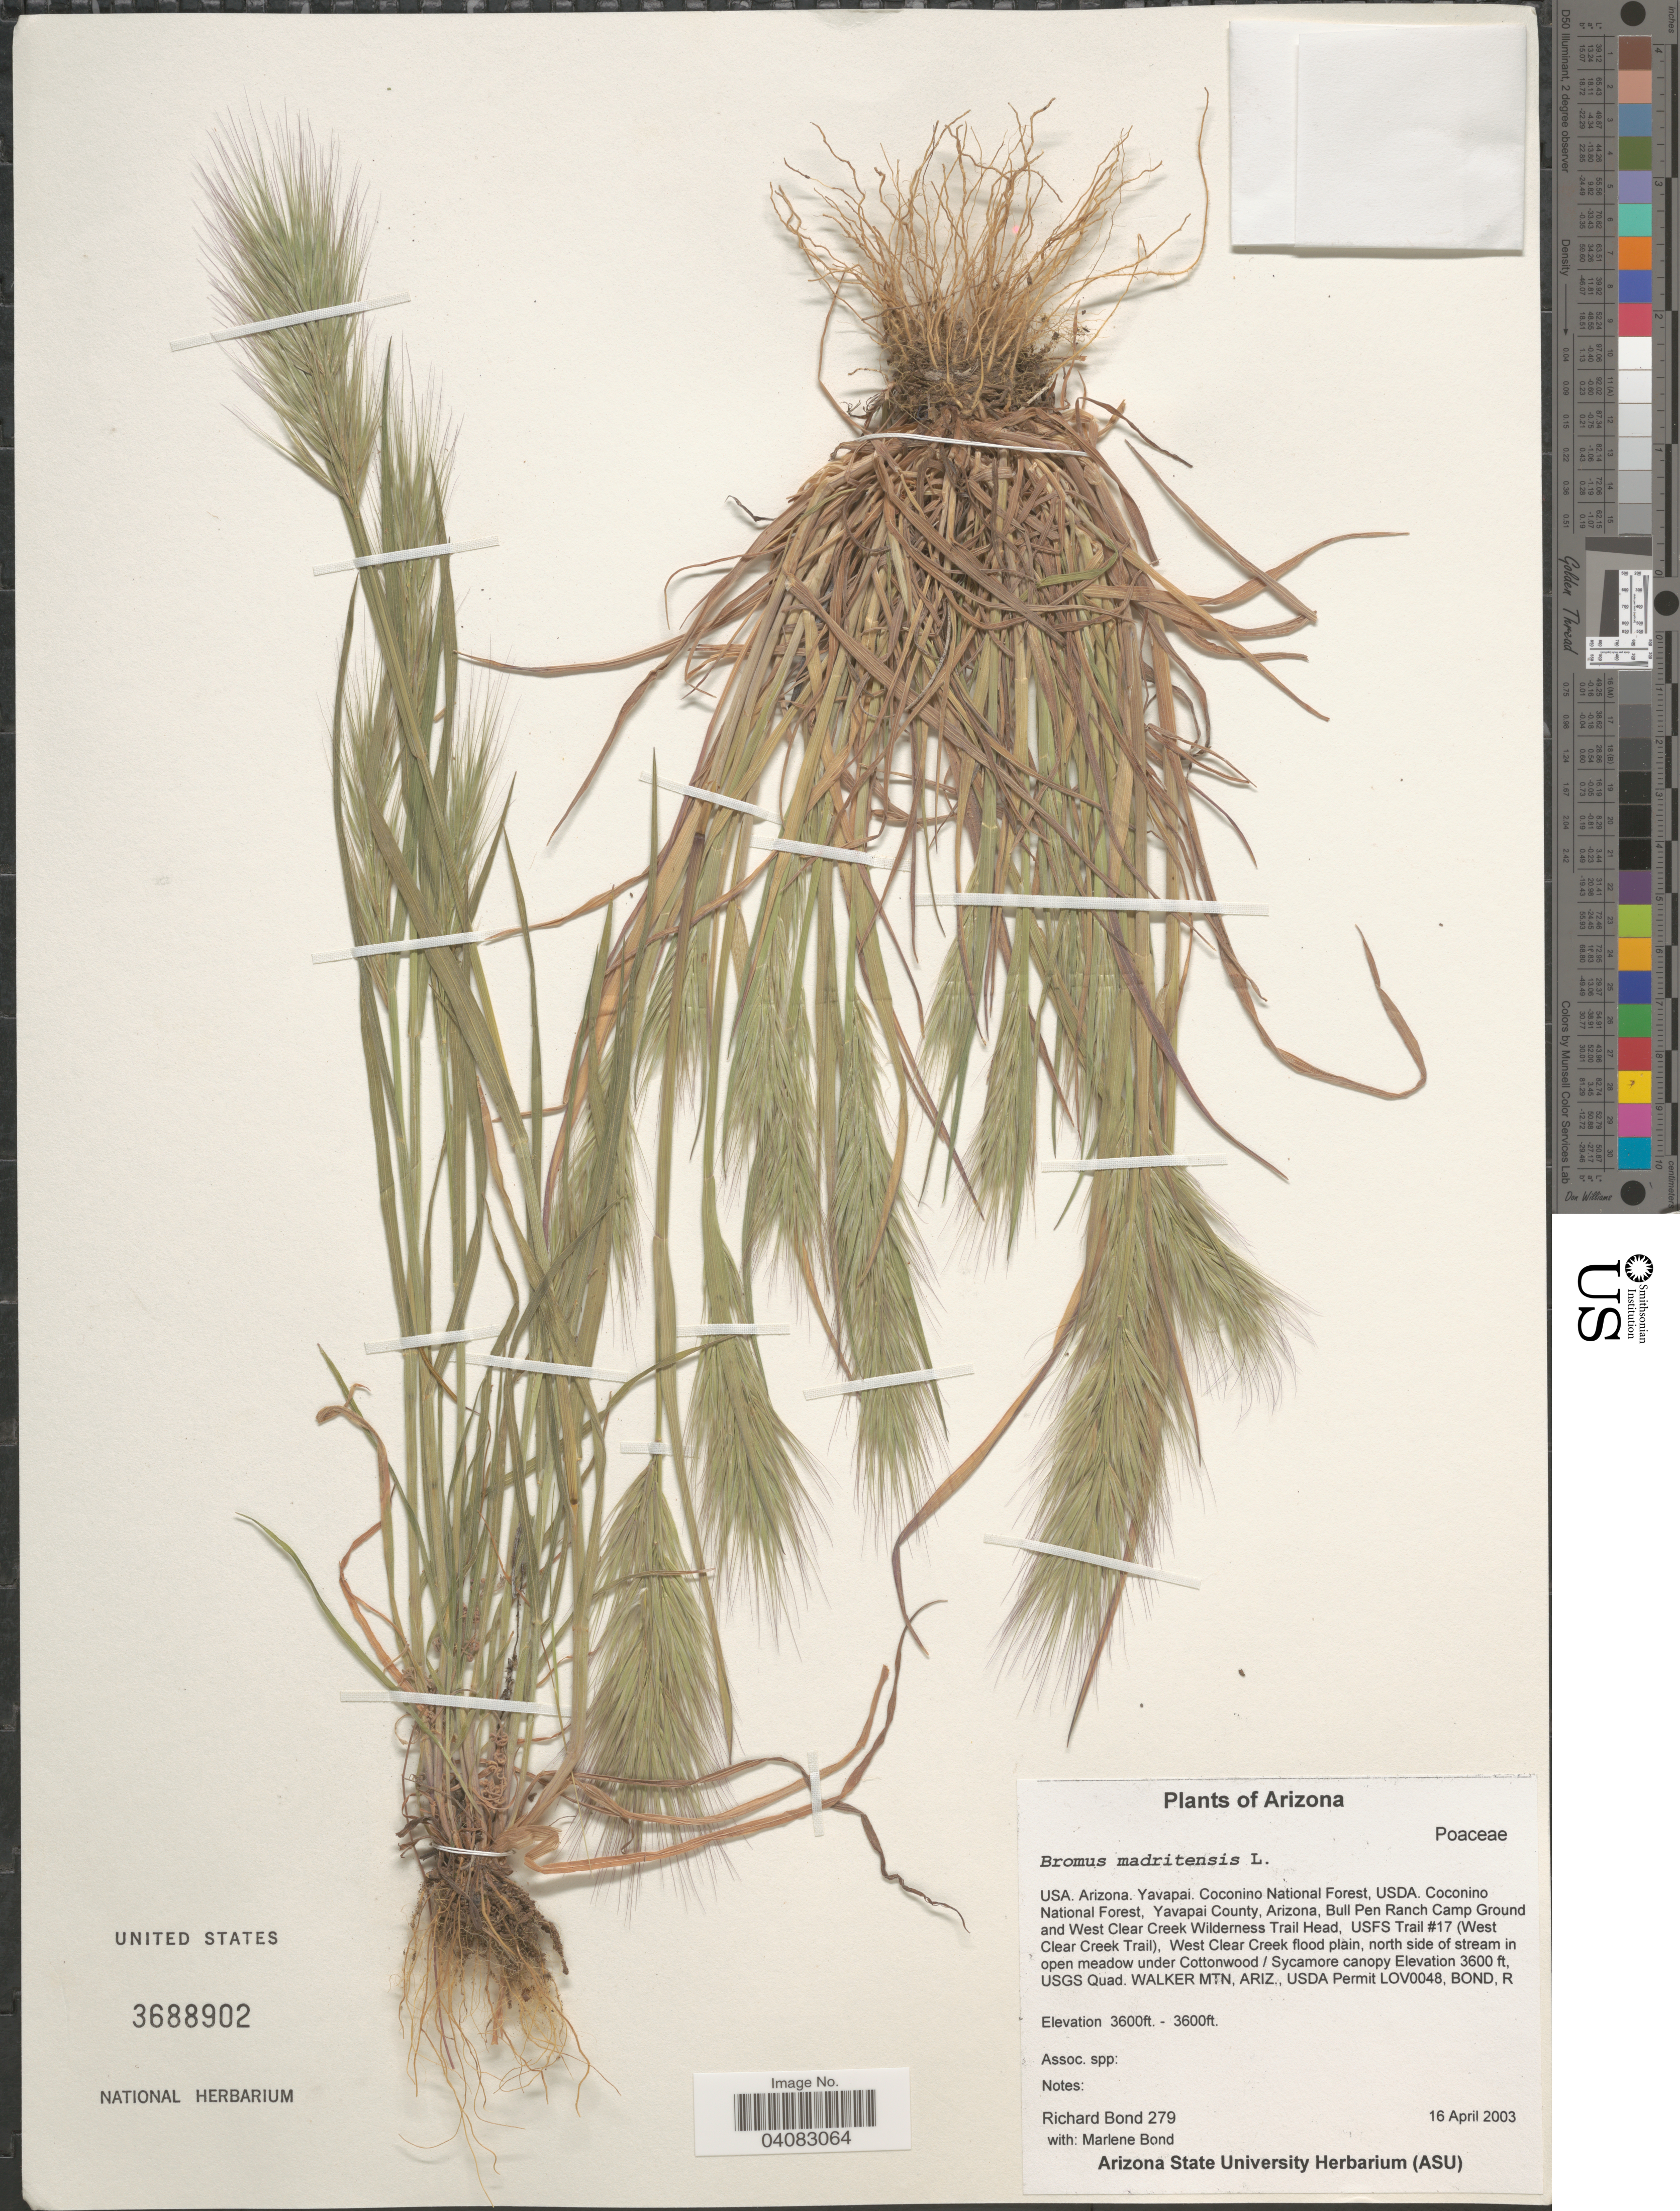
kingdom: Plantae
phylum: Tracheophyta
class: Liliopsida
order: Poales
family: Poaceae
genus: Bromus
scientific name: Bromus madritensis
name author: L.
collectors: R. Bond & M. Bond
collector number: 279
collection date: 2003-04-16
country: United States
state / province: Arizona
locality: Yavapai. Coconino National Forest, USDA. Coconino National Forest, Yavapai County, Arizona, Bull Pen Ranch Camp ground and West Clear Creek Wilderness Trail Head, USFS Trail #17 (West Clear Creek Trail), West Clear Creek flood plain, north side of stream in open meadow under Cottonwood. USGS Quad. Walker Mtn., USDA Permit LOV0048, BOND, R.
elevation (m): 1097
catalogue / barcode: US 3688902